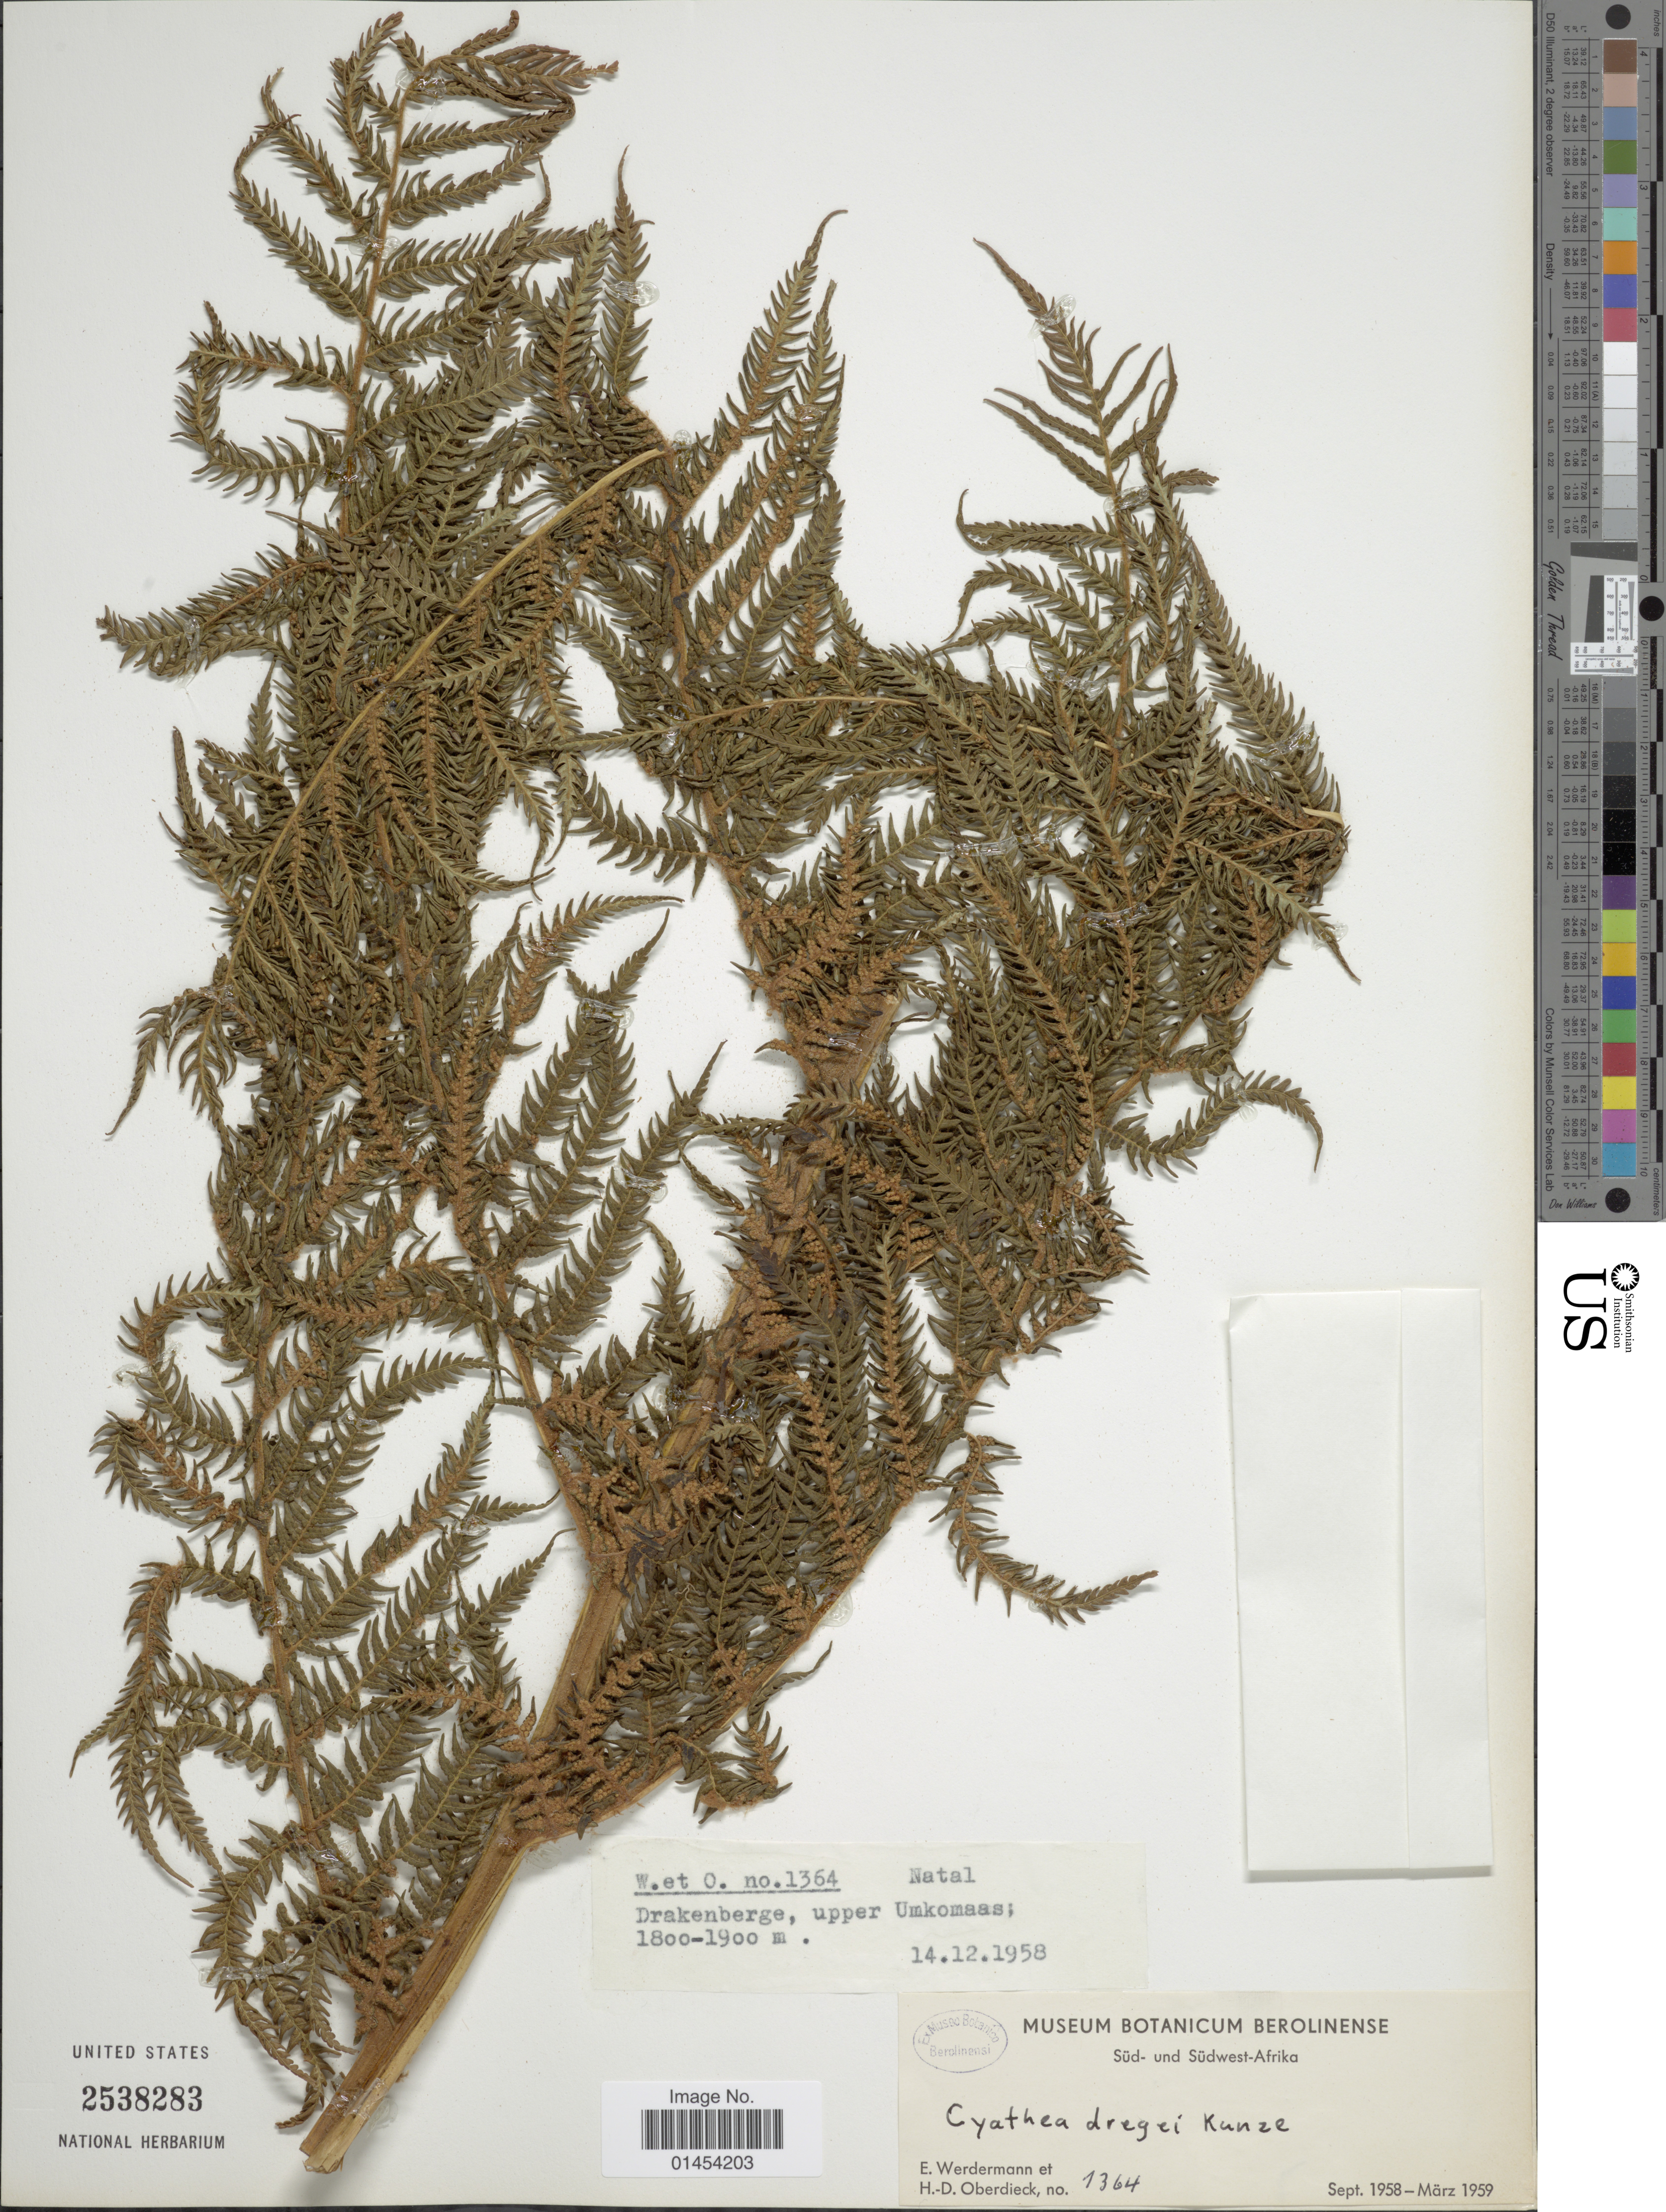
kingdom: Plantae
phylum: Tracheophyta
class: Polypodiopsida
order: Cyatheales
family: Cyatheaceae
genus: Cyathea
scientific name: Cyathea dregei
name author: Kunze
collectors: E. Werdermann & H. Oberdieck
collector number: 1364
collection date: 1958-12-14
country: South Africa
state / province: KwaZulu-Natal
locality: Natal. Drakenberge, upper Umkomaas. Süd- und Südwest-Africa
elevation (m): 1800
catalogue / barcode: US 2538283